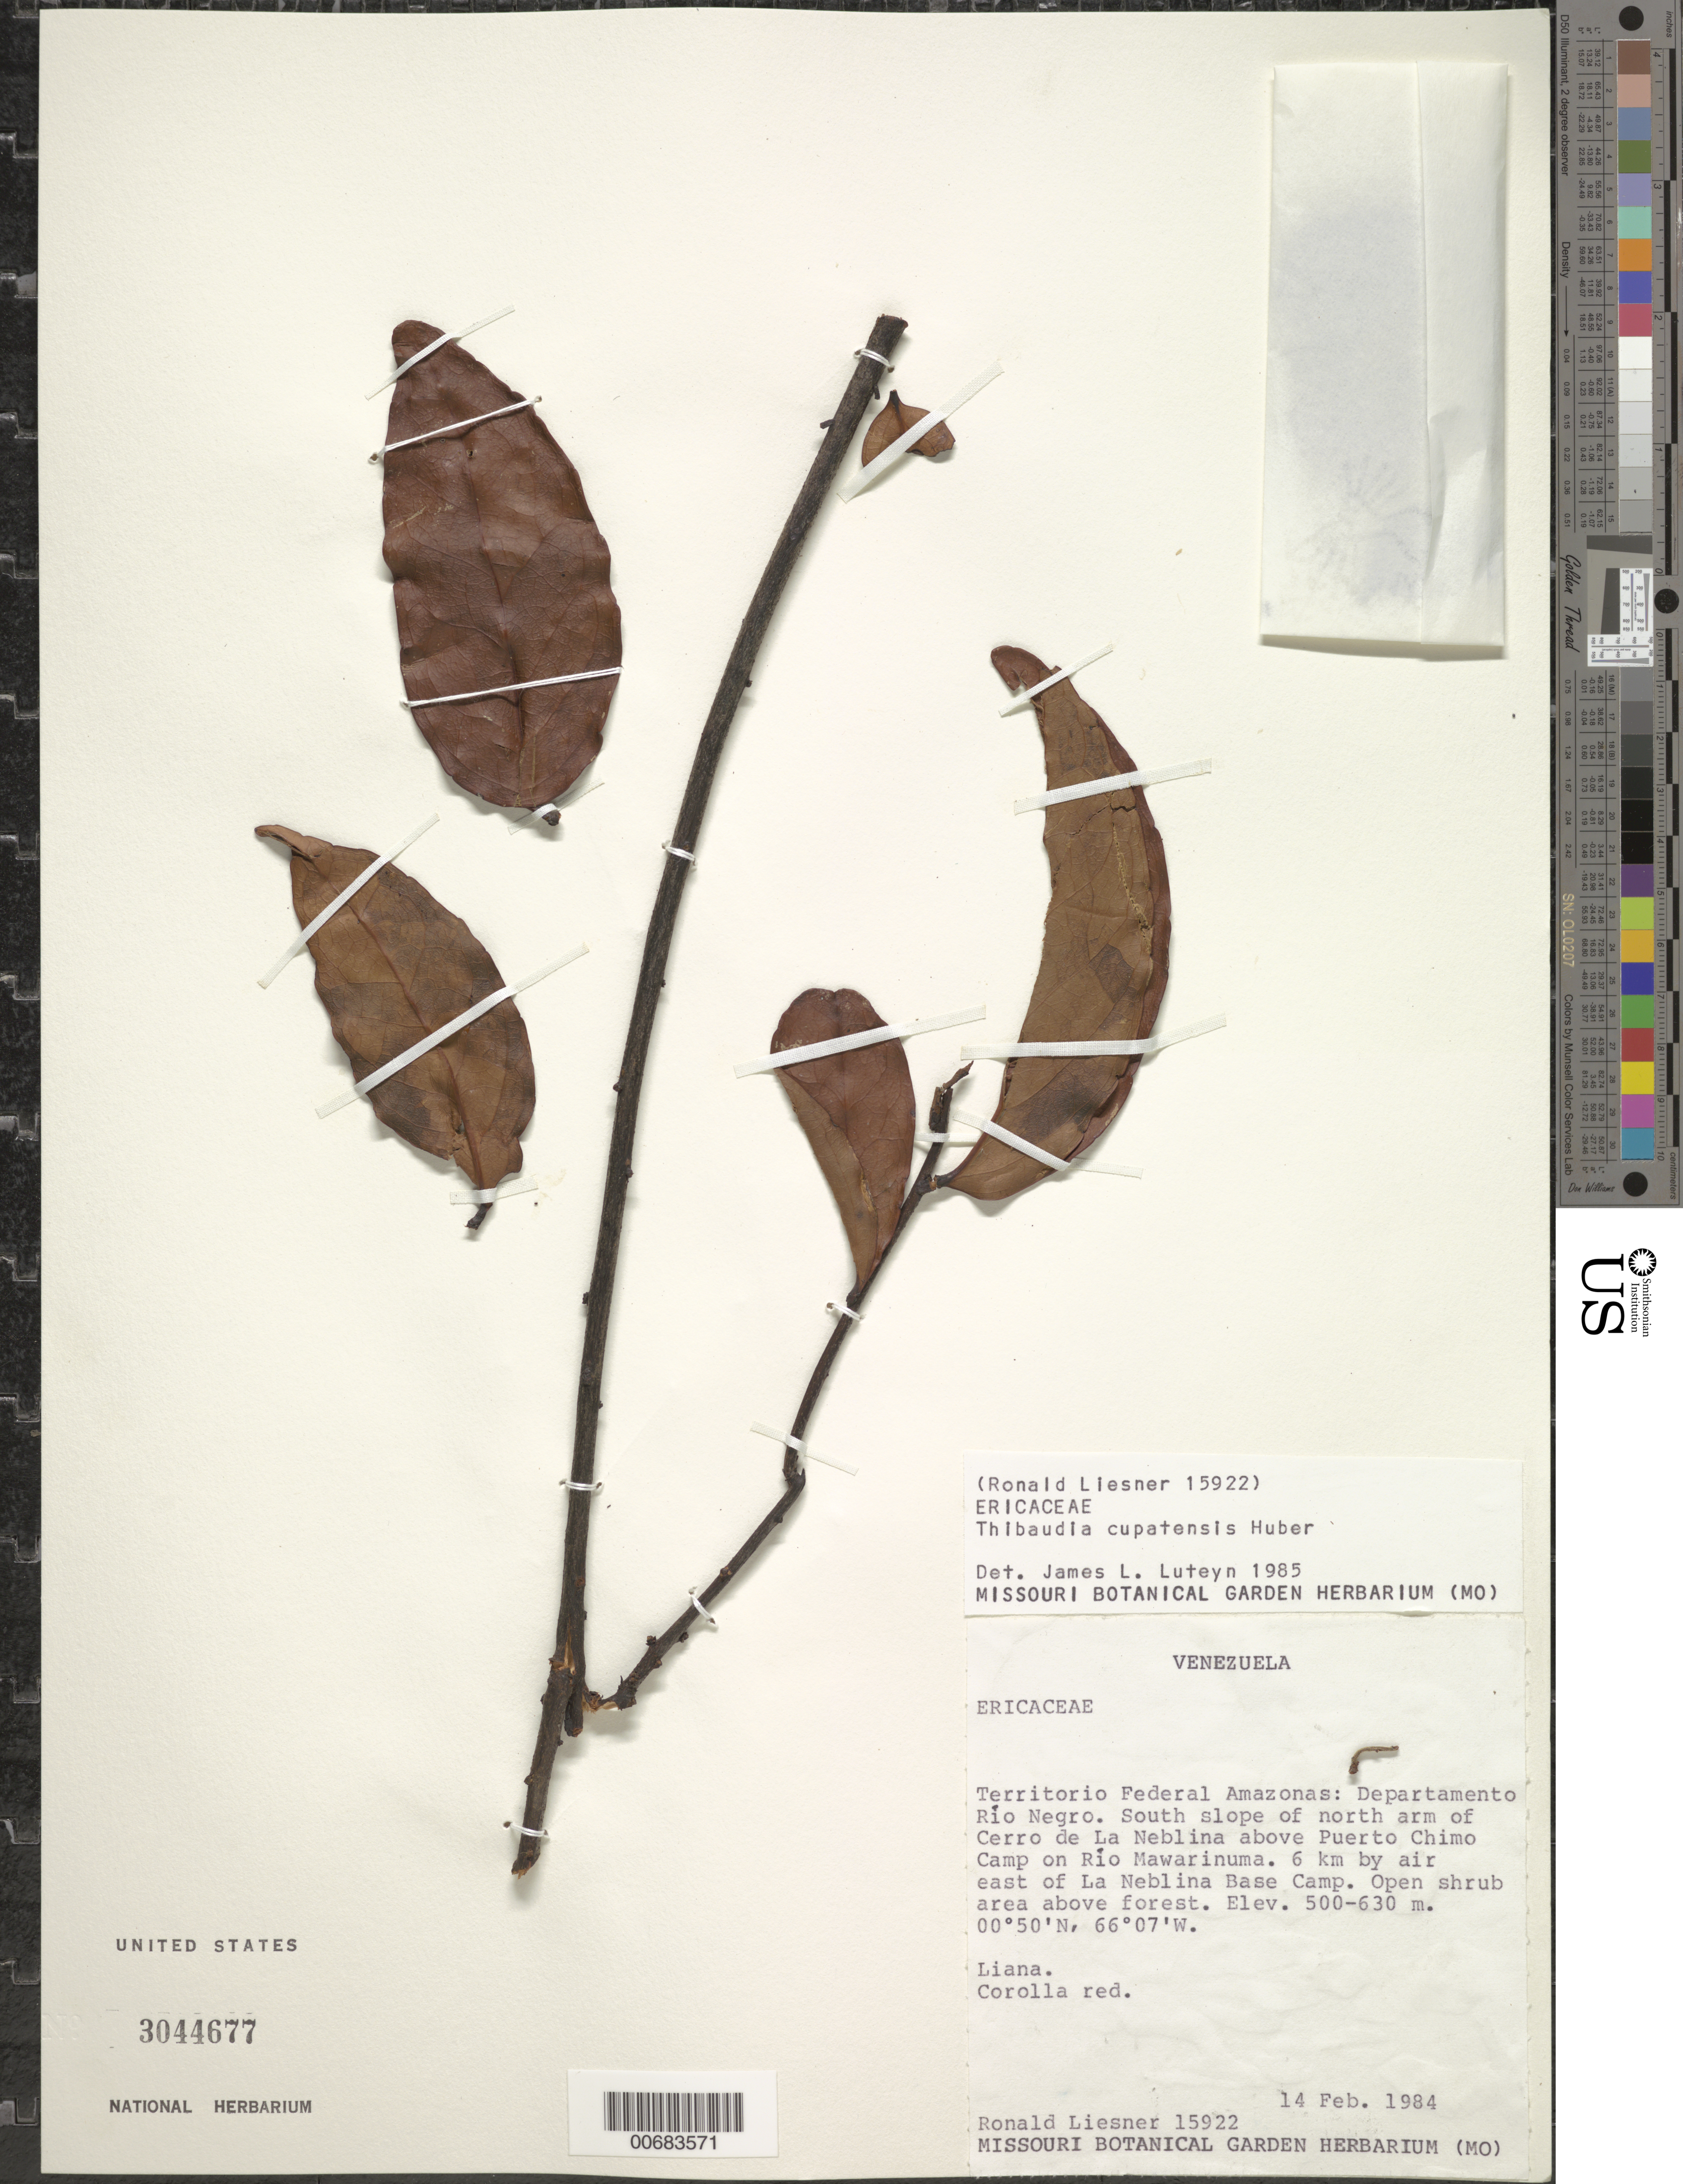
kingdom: Plantae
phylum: Tracheophyta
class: Magnoliopsida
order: Ericales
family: Ericaceae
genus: Thibaudia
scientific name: Thibaudia cupatensis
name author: Huber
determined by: Luteyn, J. L.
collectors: R. L. Liesner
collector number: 15922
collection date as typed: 14-Feb-84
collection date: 1984-02-14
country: Venezuela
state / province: Amazonas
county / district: Río Negro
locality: Cerro de La Neblina, N arm, above Puerto Chimo Camp on Río Mawarinuma; 6 km by air E of La Neblina Base Camp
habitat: Open shrub area above forest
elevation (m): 500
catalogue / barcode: US 3044677